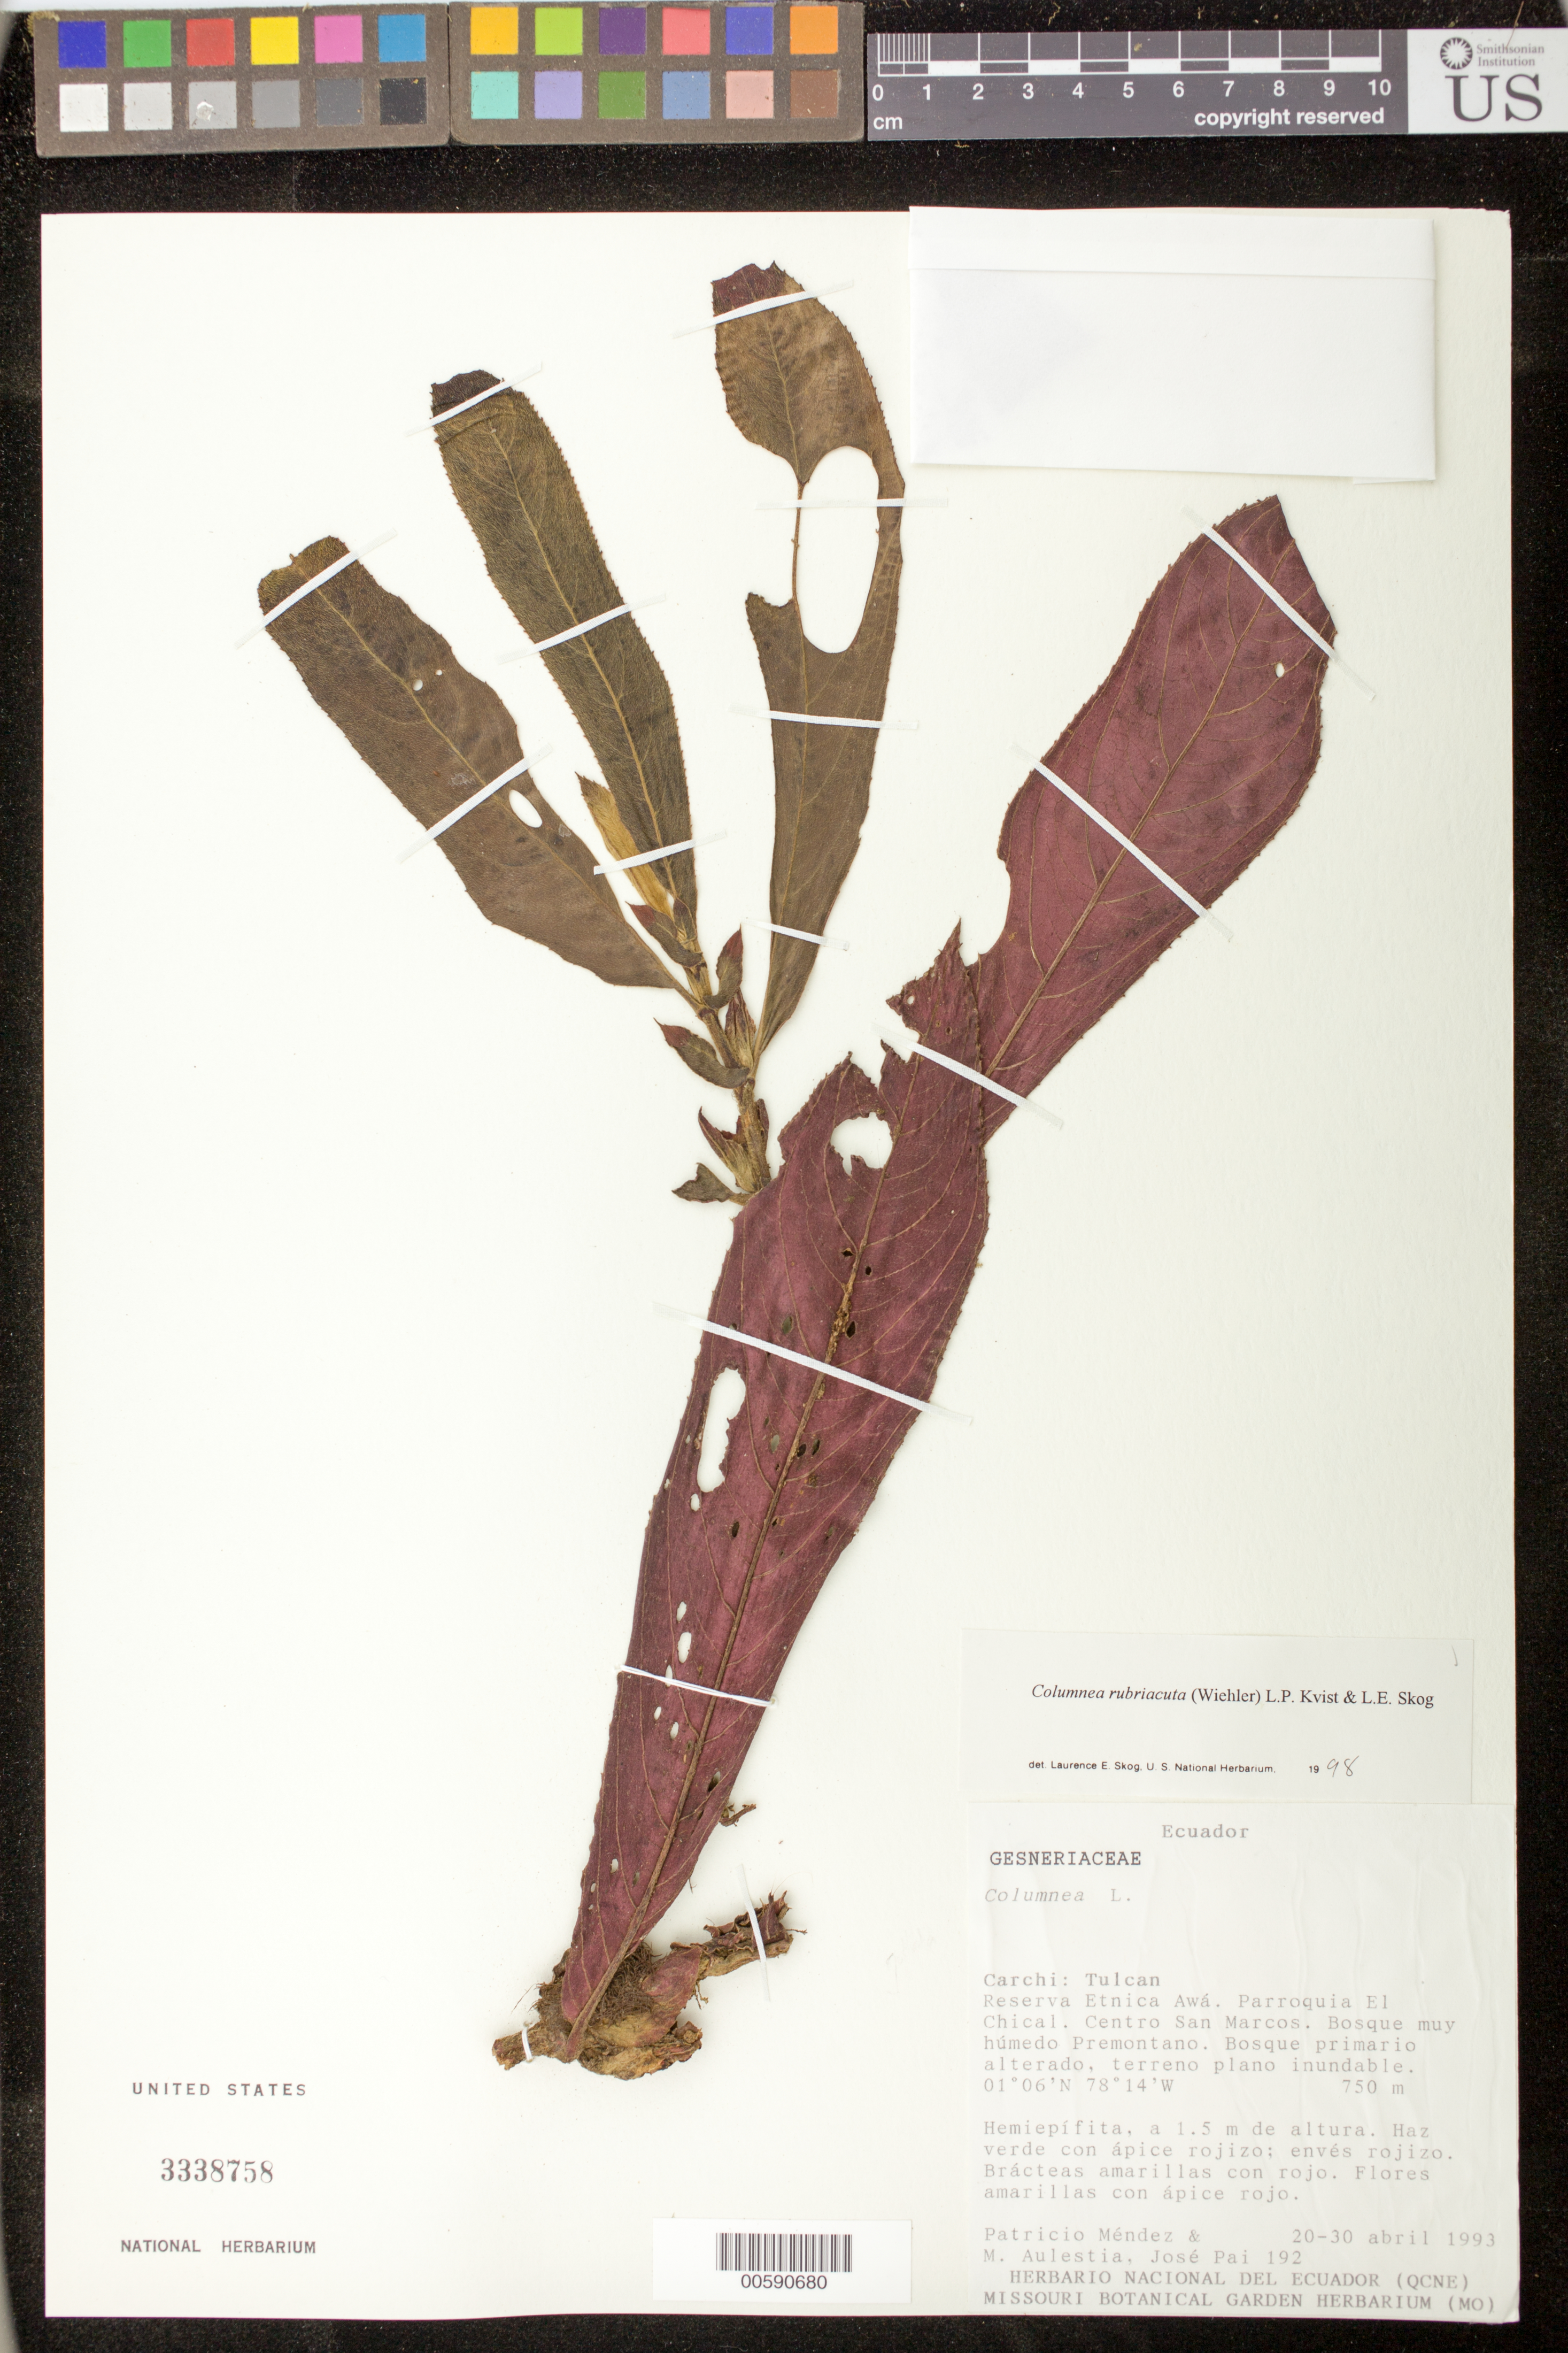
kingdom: Plantae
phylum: Tracheophyta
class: Magnoliopsida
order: Lamiales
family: Gesneriaceae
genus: Columnea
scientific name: Columnea rubriacuta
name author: (Wiehler) L.P. Kvist & L.E. Skog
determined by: Skog, Laurence E.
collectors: P. Méndez, M. Aulestia & J. Pai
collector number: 192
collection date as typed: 20-30 Apr 1993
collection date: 1993-04-20/1993-04-30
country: Ecuador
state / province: Carchi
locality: Tulcan: Reserva Etnica Awá, Parroquia El Chical, Centro San Marcos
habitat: Bosque muy húmedo premontano, bosque primario alterado, terreno plano inundable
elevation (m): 750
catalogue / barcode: US 3338758